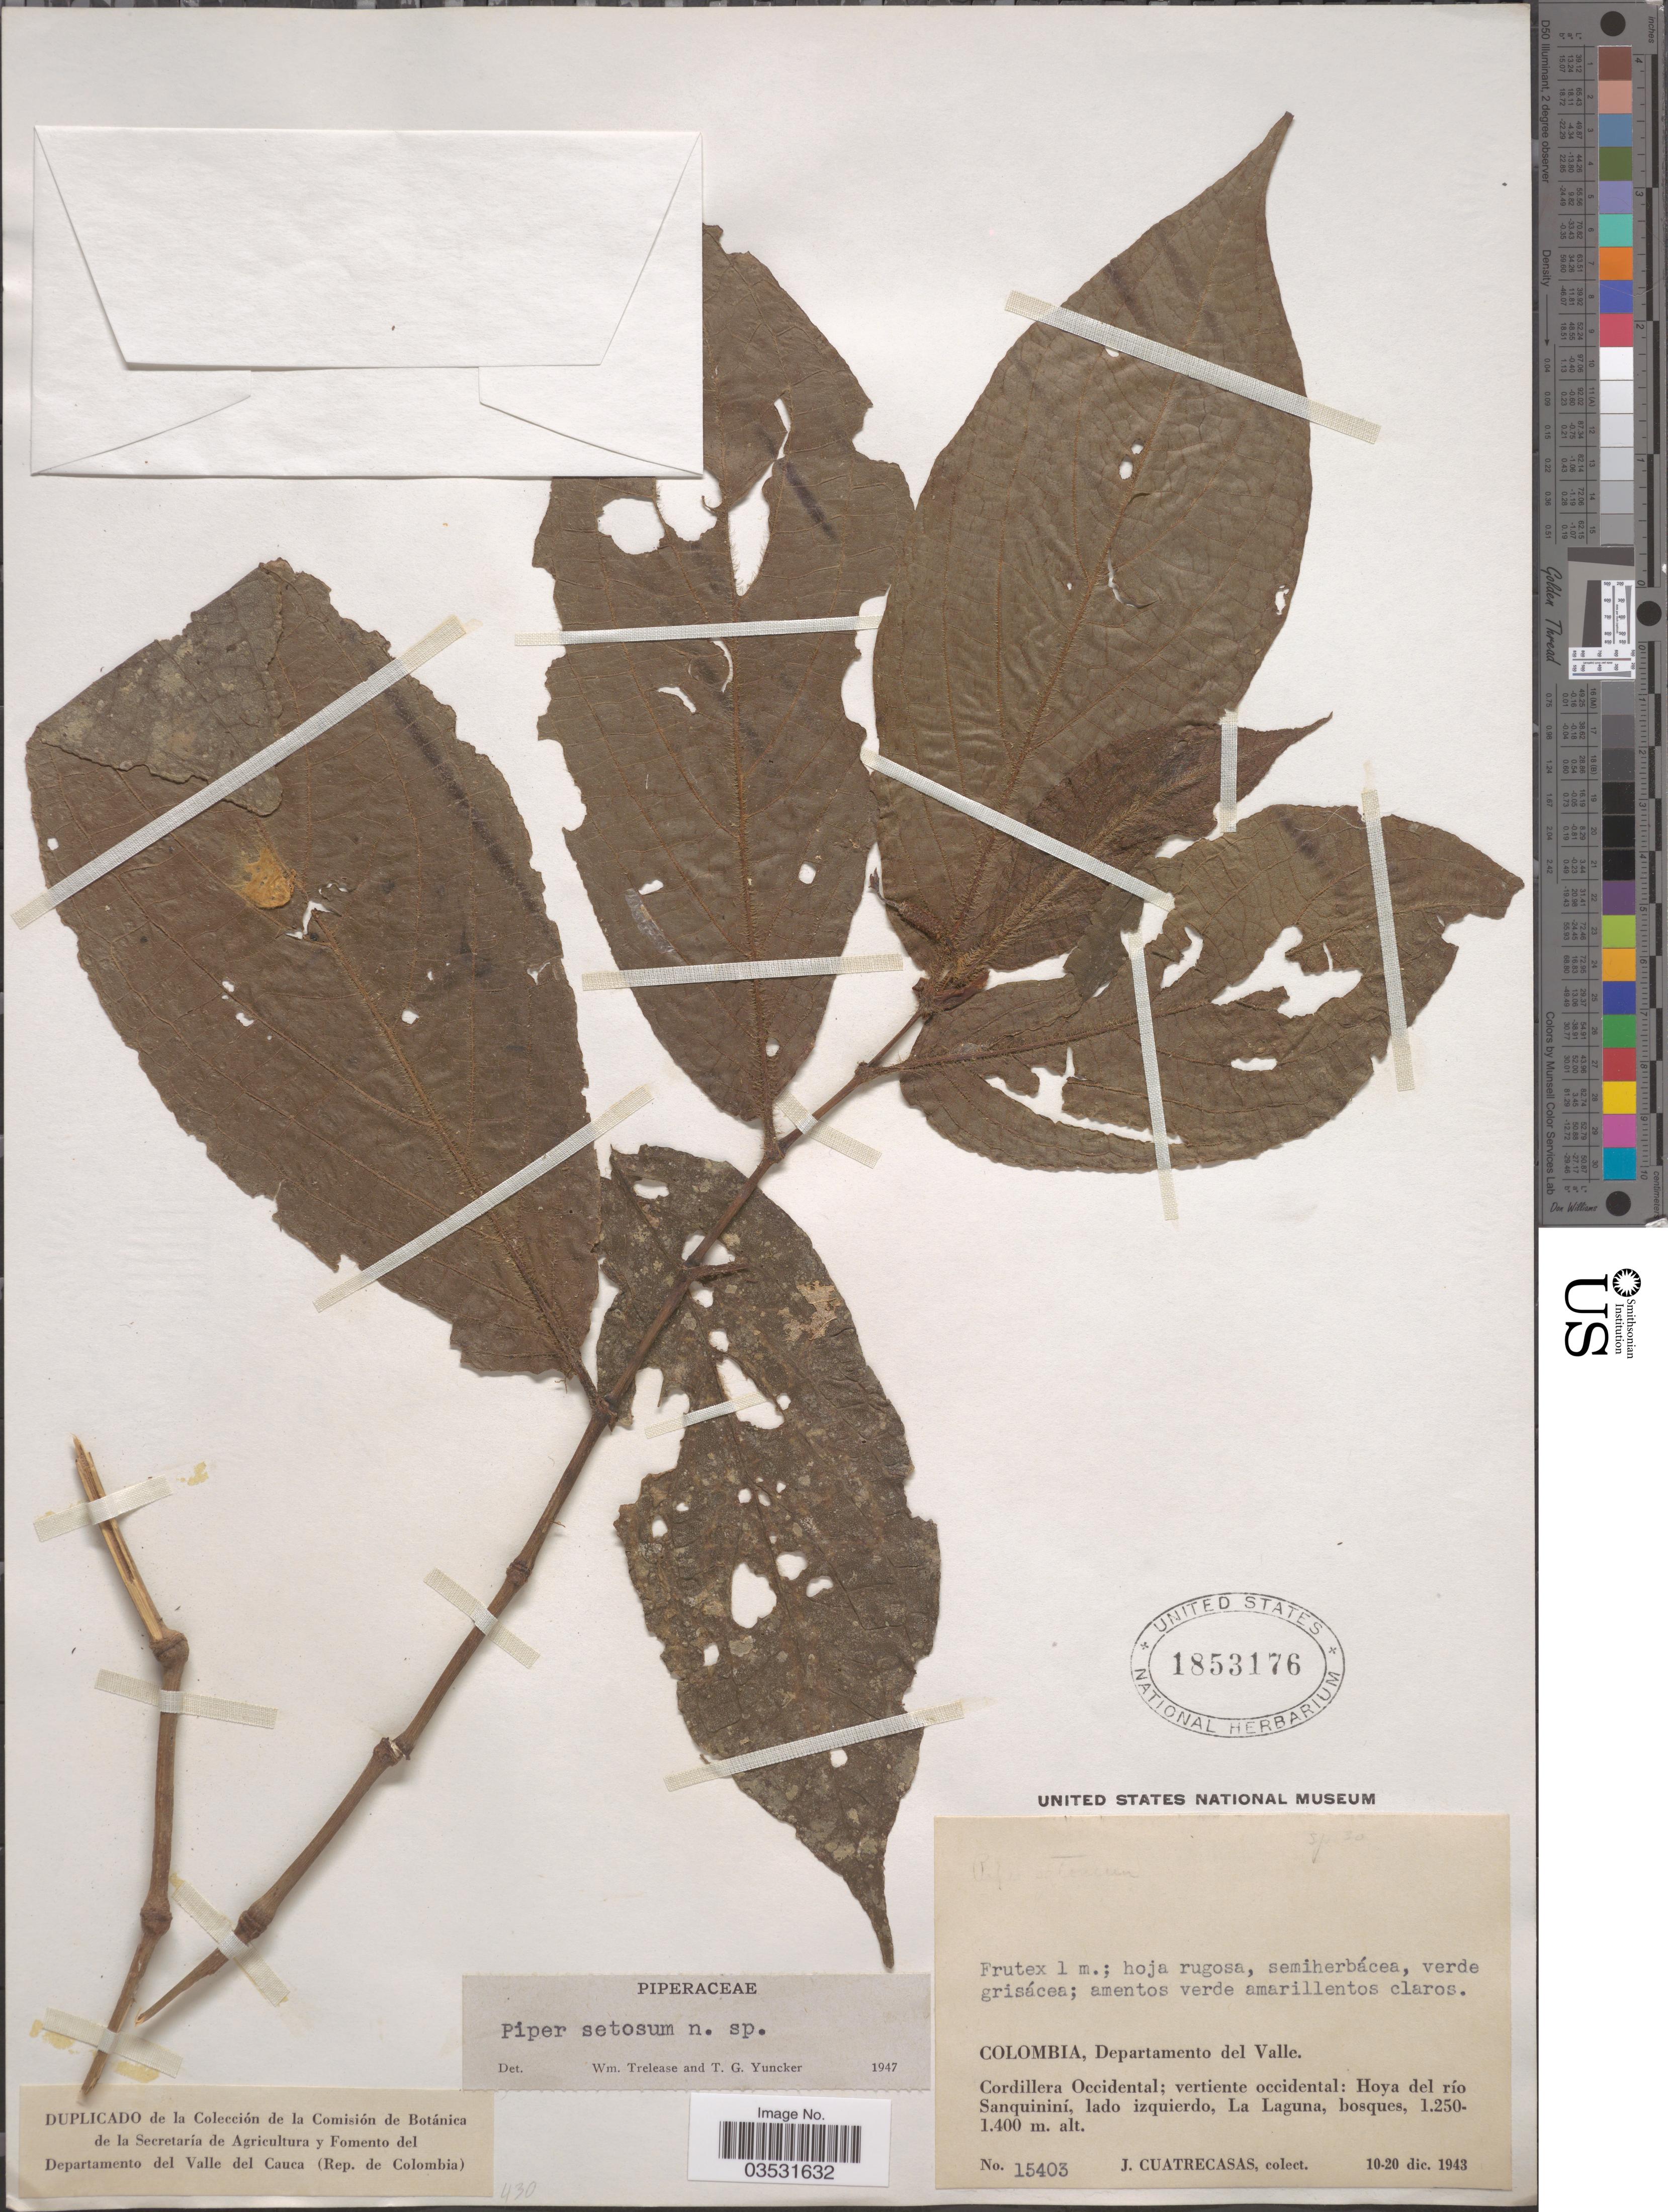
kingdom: Plantae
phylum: Tracheophyta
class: Magnoliopsida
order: Piperales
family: Piperaceae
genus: Piper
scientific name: Piper setosum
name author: Trel. & Yunck.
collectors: J. Cuatrecasas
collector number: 15403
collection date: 1943-12-10/1943-12-20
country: Colombia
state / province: Valle del Cauca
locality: Departamento del Valle. Cordillera Occidental; vertiente occidental: Hoya del río Sanquininí, lado izquierda, La Laguna, bosques.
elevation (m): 1250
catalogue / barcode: US 1853176